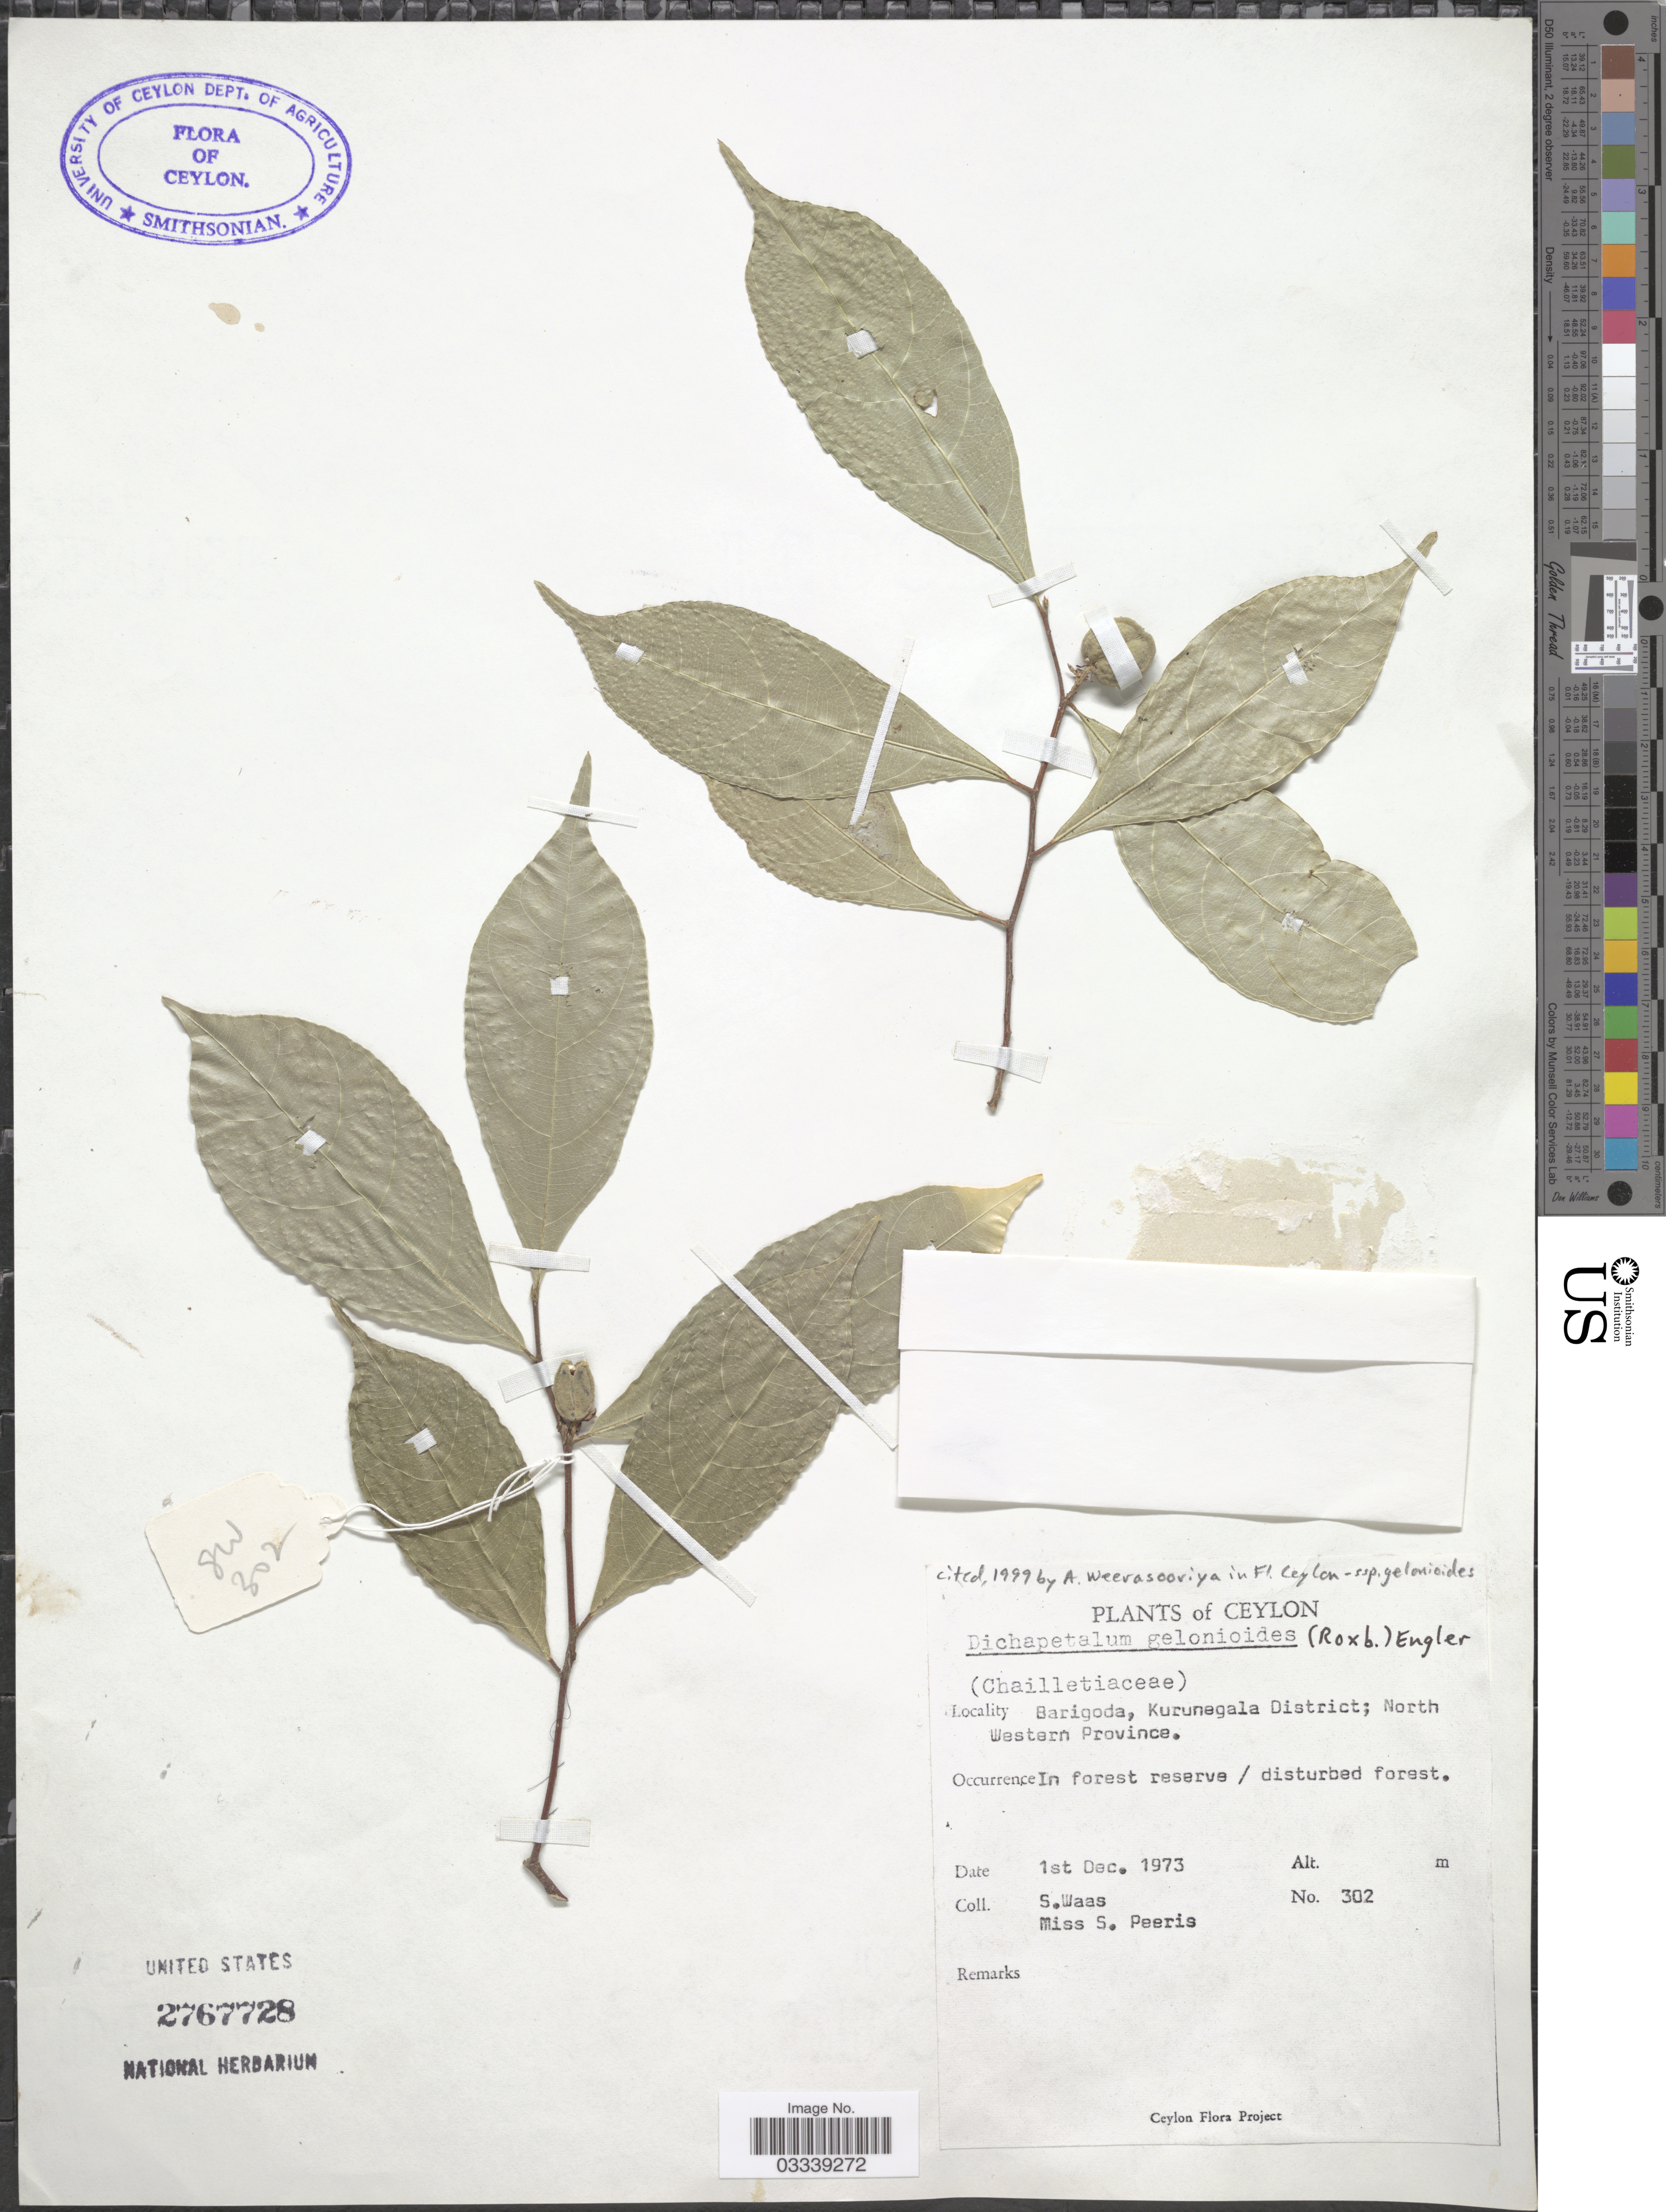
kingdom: Plantae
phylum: Tracheophyta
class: Magnoliopsida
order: Malpighiales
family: Dichapetalaceae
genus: Dichapetalum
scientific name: Dichapetalum gelonioides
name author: (Roxb.) Engl.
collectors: S. Waas & S. Peeris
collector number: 302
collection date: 1973-12-01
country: Sri Lanka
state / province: North Western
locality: Ceylon, Barigoda, Kurunegala District.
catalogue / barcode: US 2767728